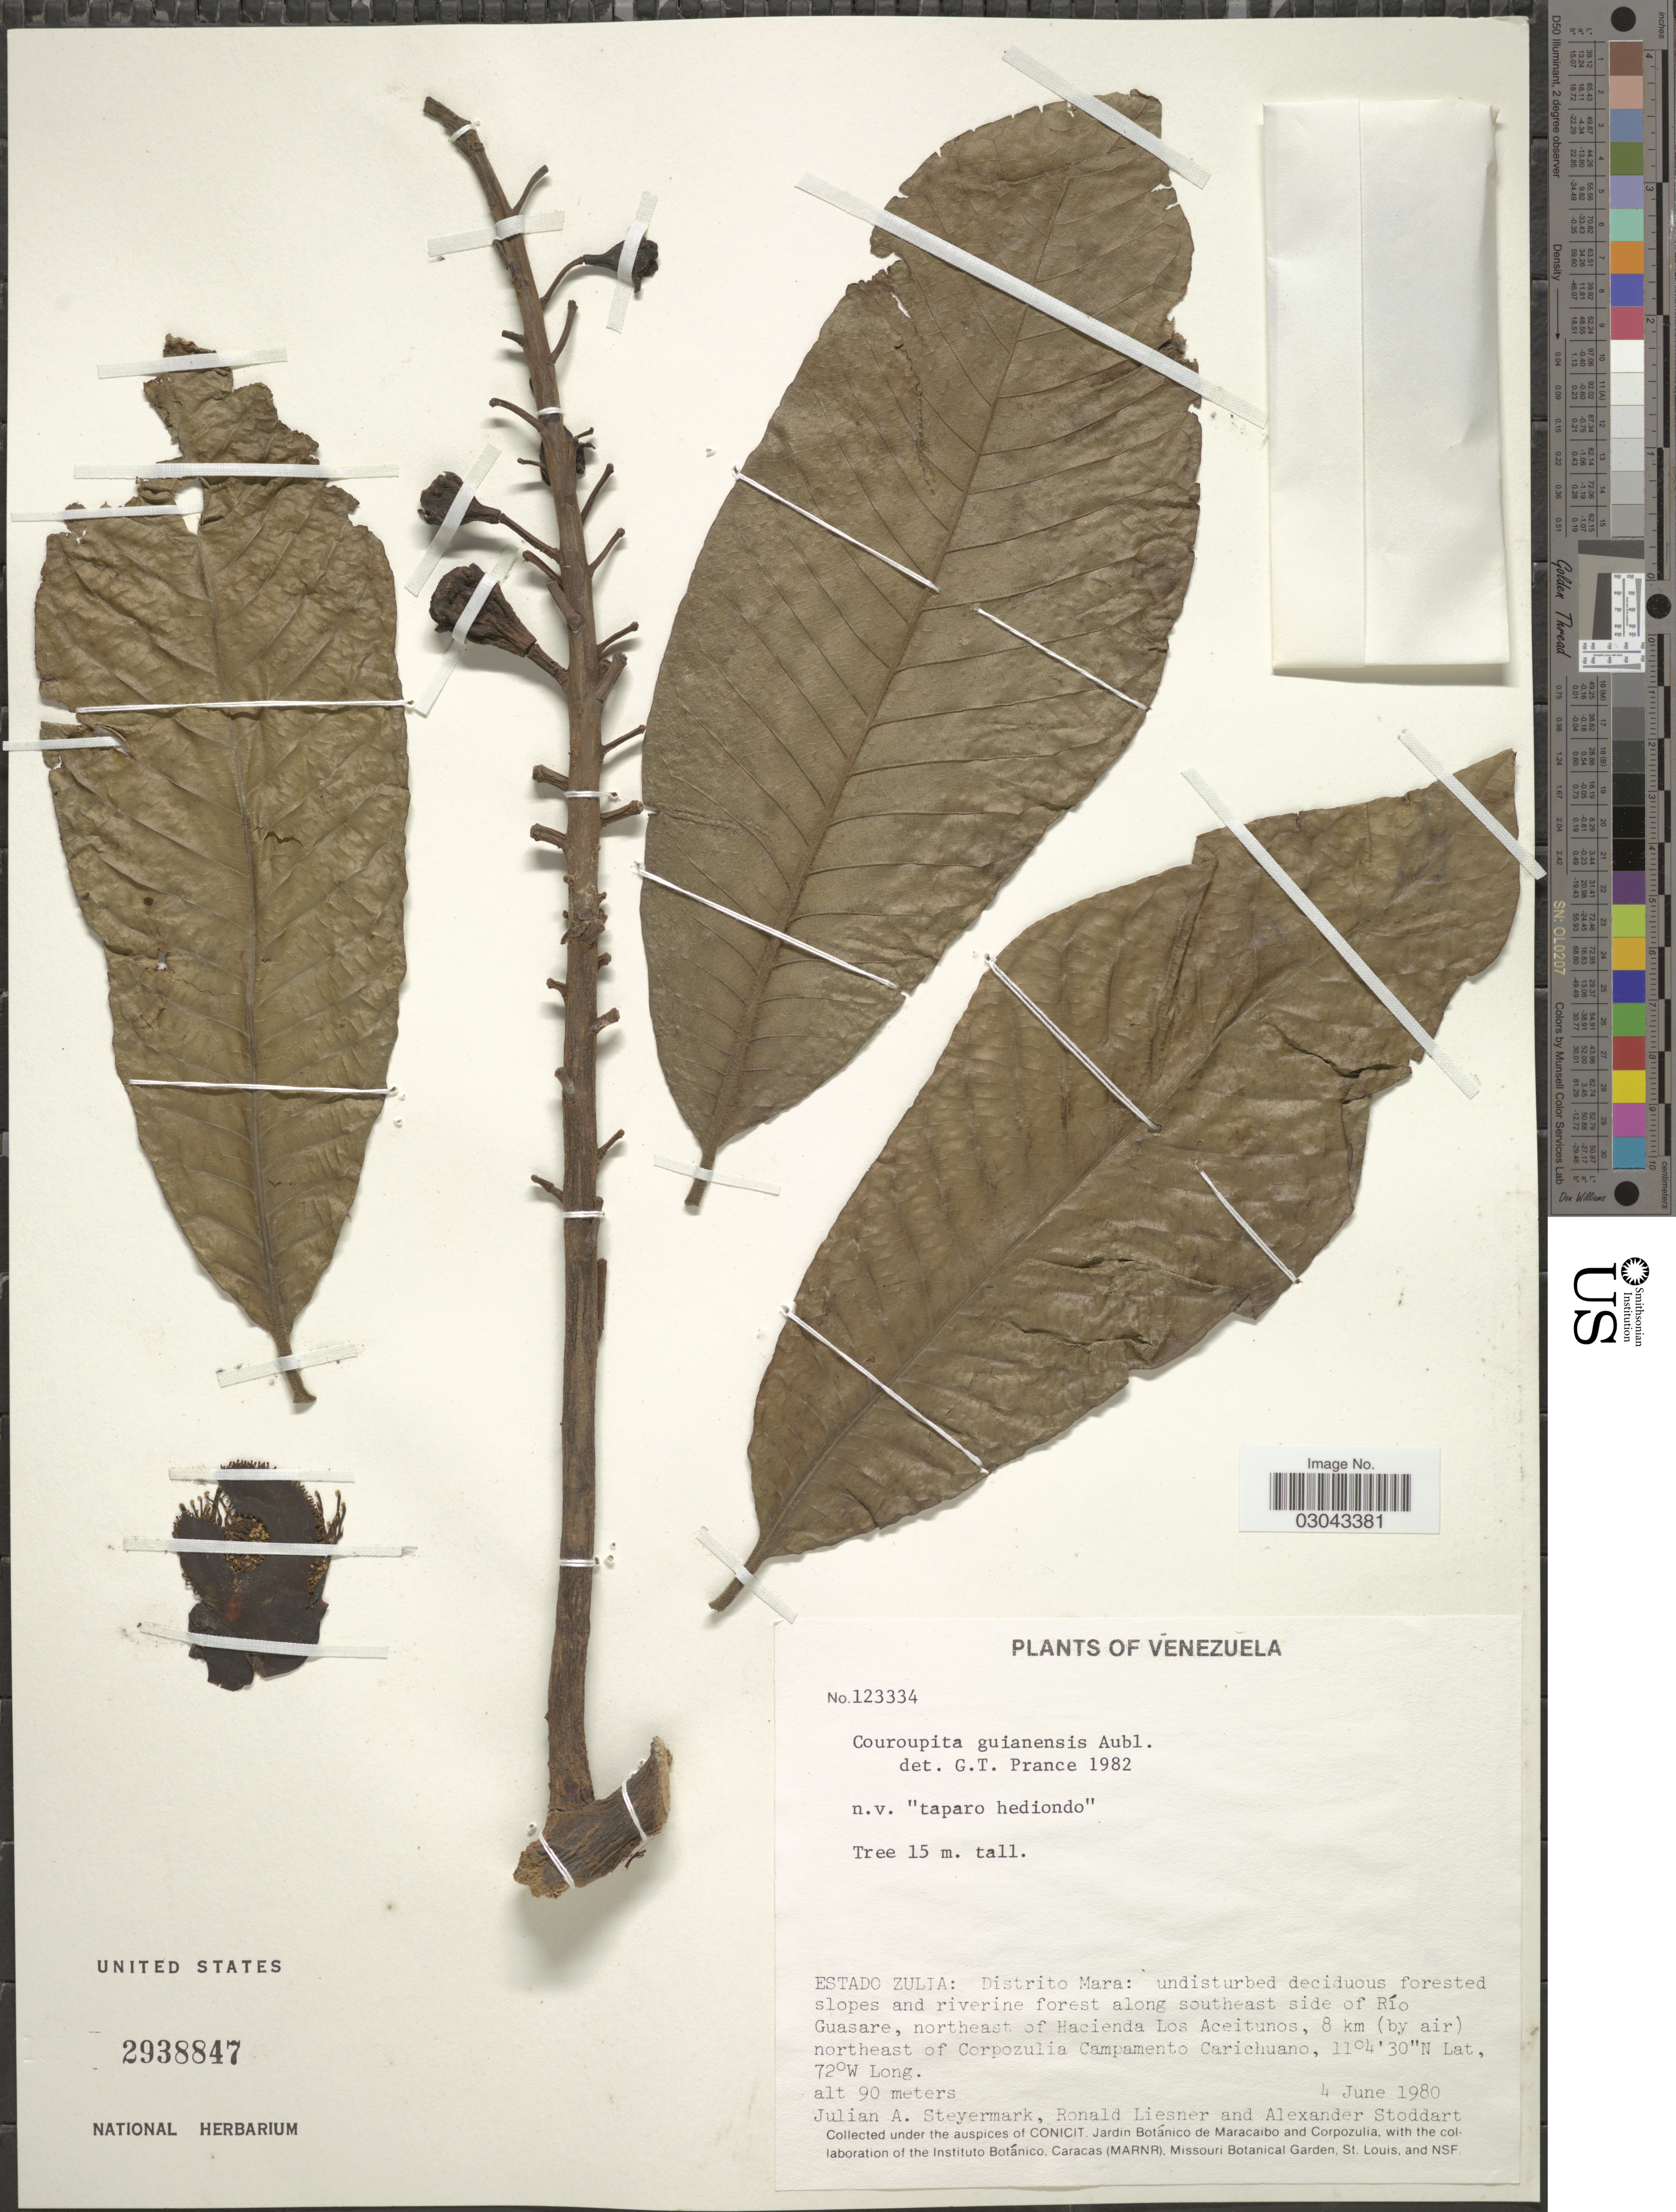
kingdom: Plantae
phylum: Tracheophyta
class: Magnoliopsida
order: Ericales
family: Lecythidaceae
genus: Couroupita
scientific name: Couroupita guianensis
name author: Aubl.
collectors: J. Steyermark, R. L. Liesner & A. Stoddart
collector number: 123334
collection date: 1980-06-04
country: Venezuela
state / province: Zulia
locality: Distrito Mara: undisturbed deciduous forested slopes and riverine forest along southeast side of Río Guasare, northeast of Hacienda Los Aceitunos, 8 km (by air) northeast of Corpozulia Campamento Carichuano.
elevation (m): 90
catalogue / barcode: US 2938847